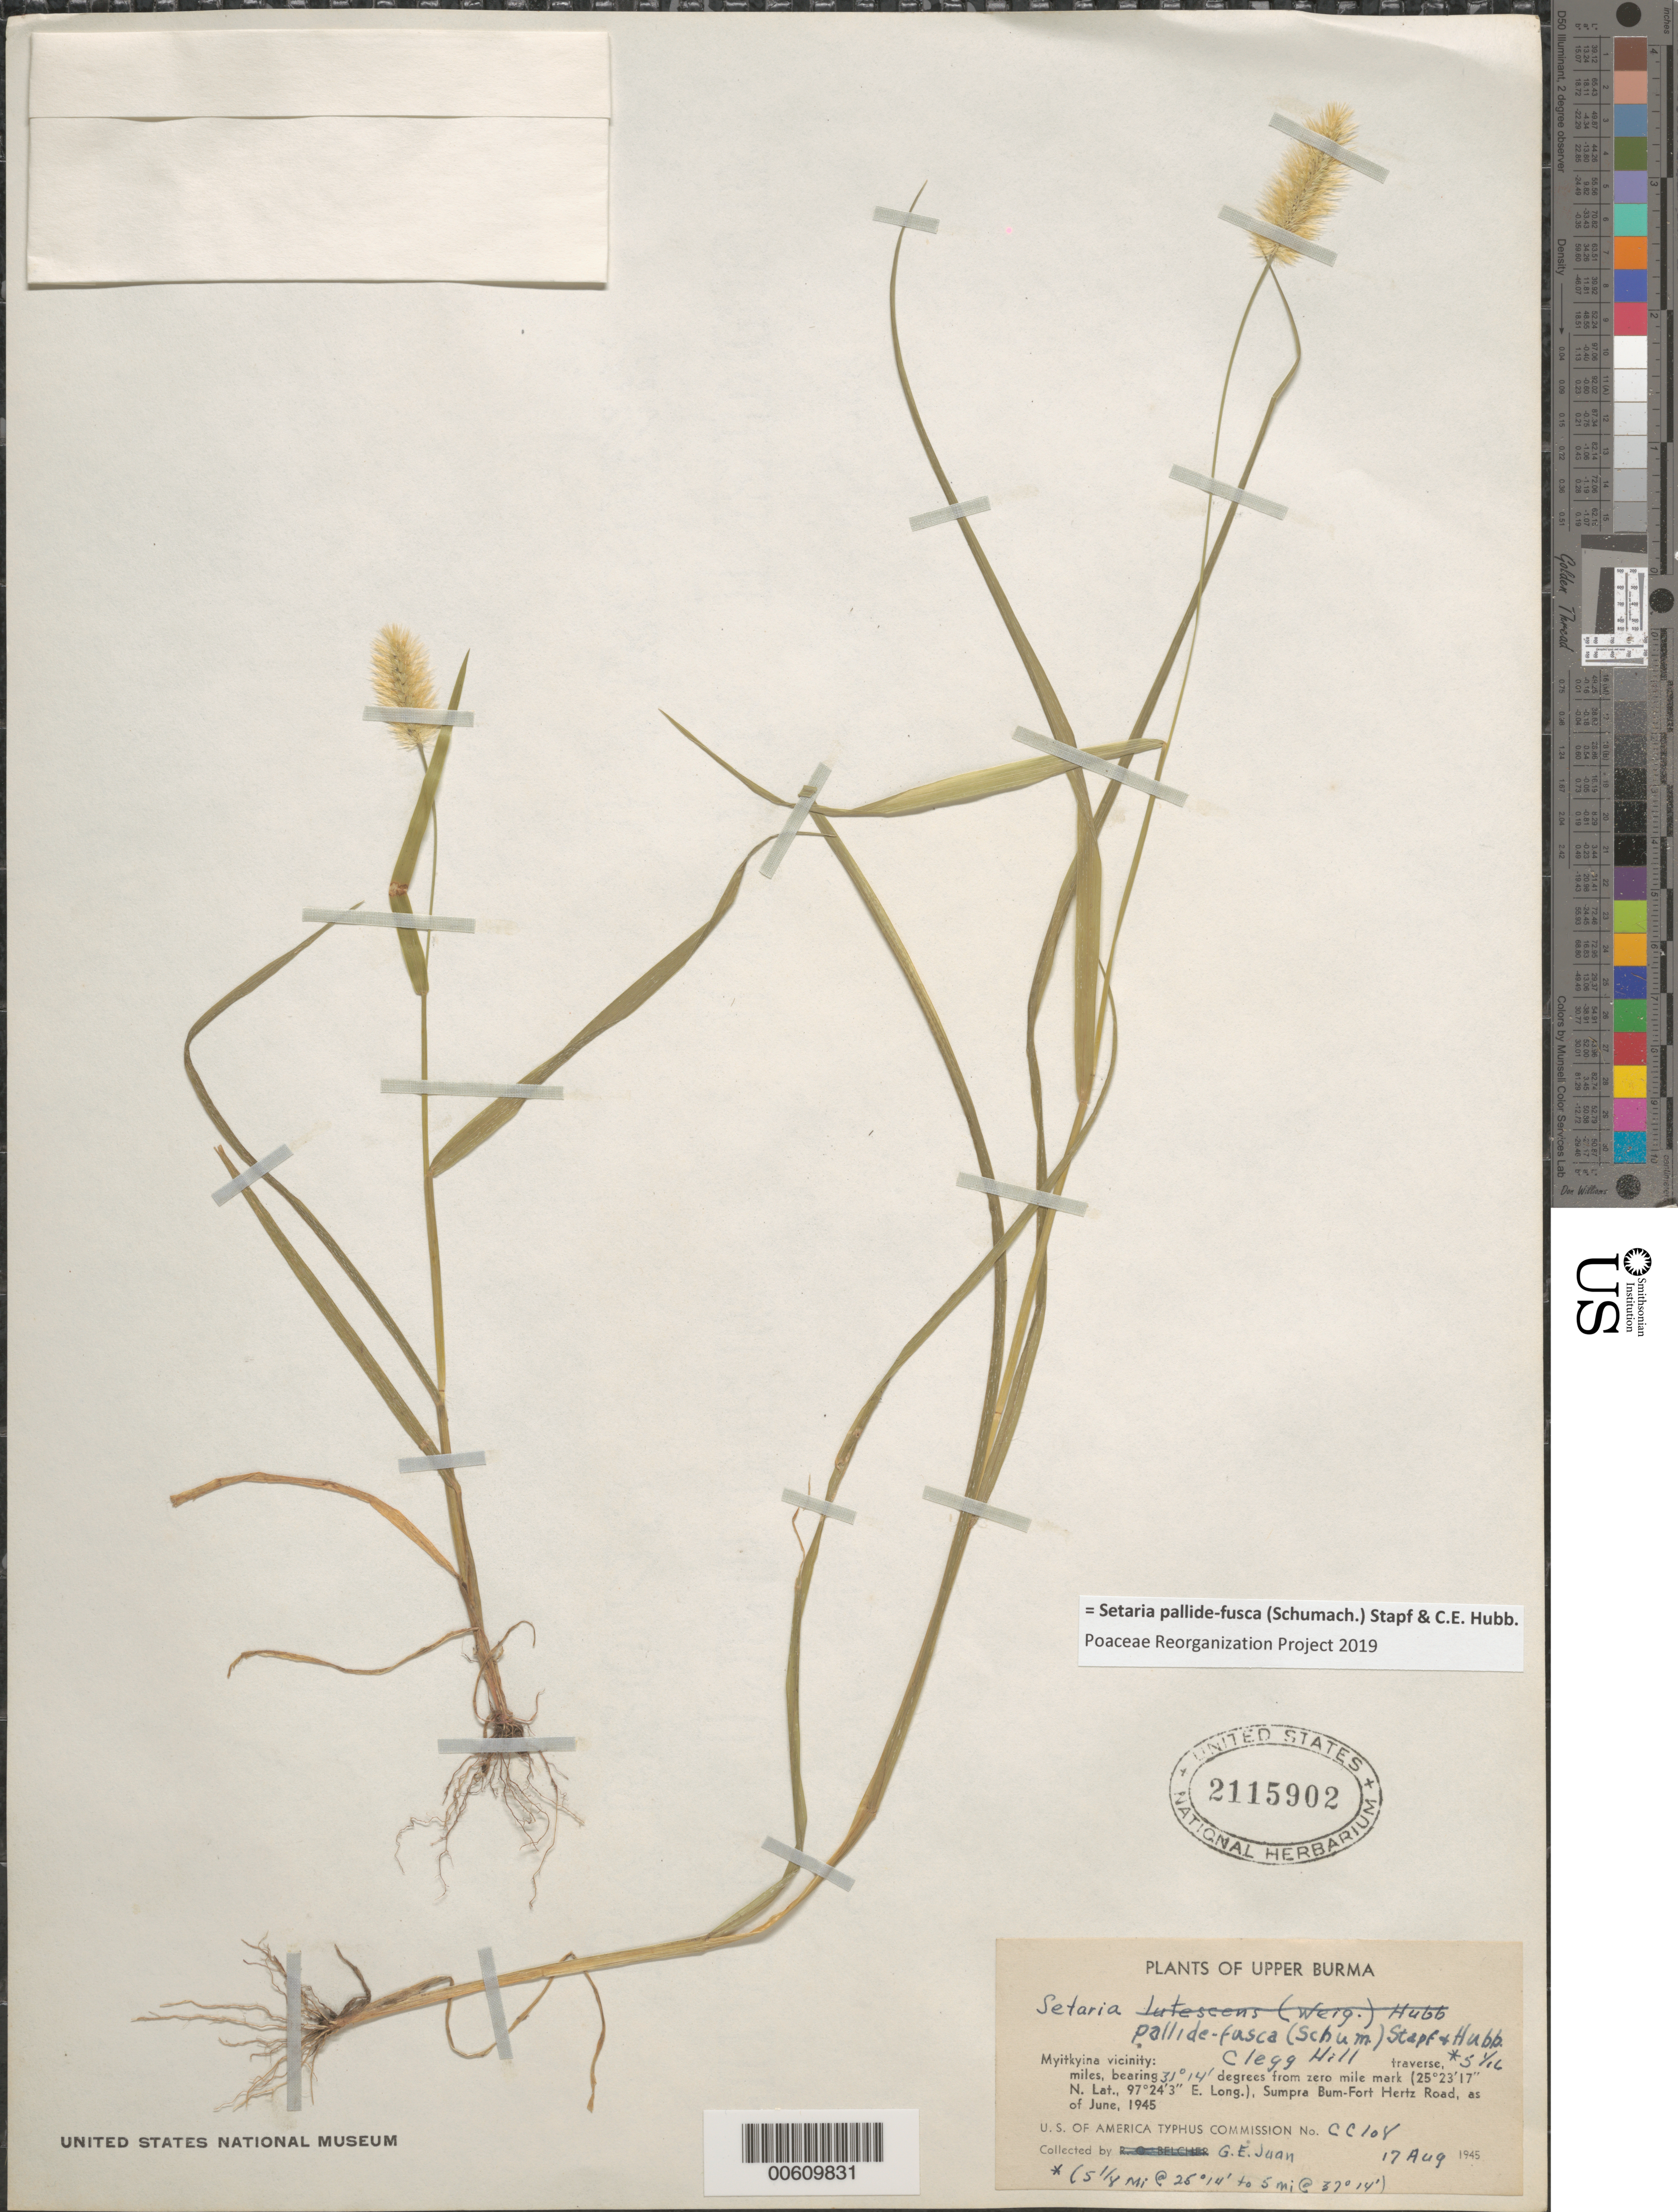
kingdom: Plantae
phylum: Tracheophyta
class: Liliopsida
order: Poales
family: Poaceae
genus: Setaria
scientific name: Setaria pallide-fusca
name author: (Schumach.) Stapf & C.E. Hubb.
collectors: G. Juan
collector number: CC108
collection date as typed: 17 Aug 1945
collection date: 1945-08-17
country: Myanmar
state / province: Kachin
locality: Myitkyina, Clegg Hill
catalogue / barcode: US 2115902